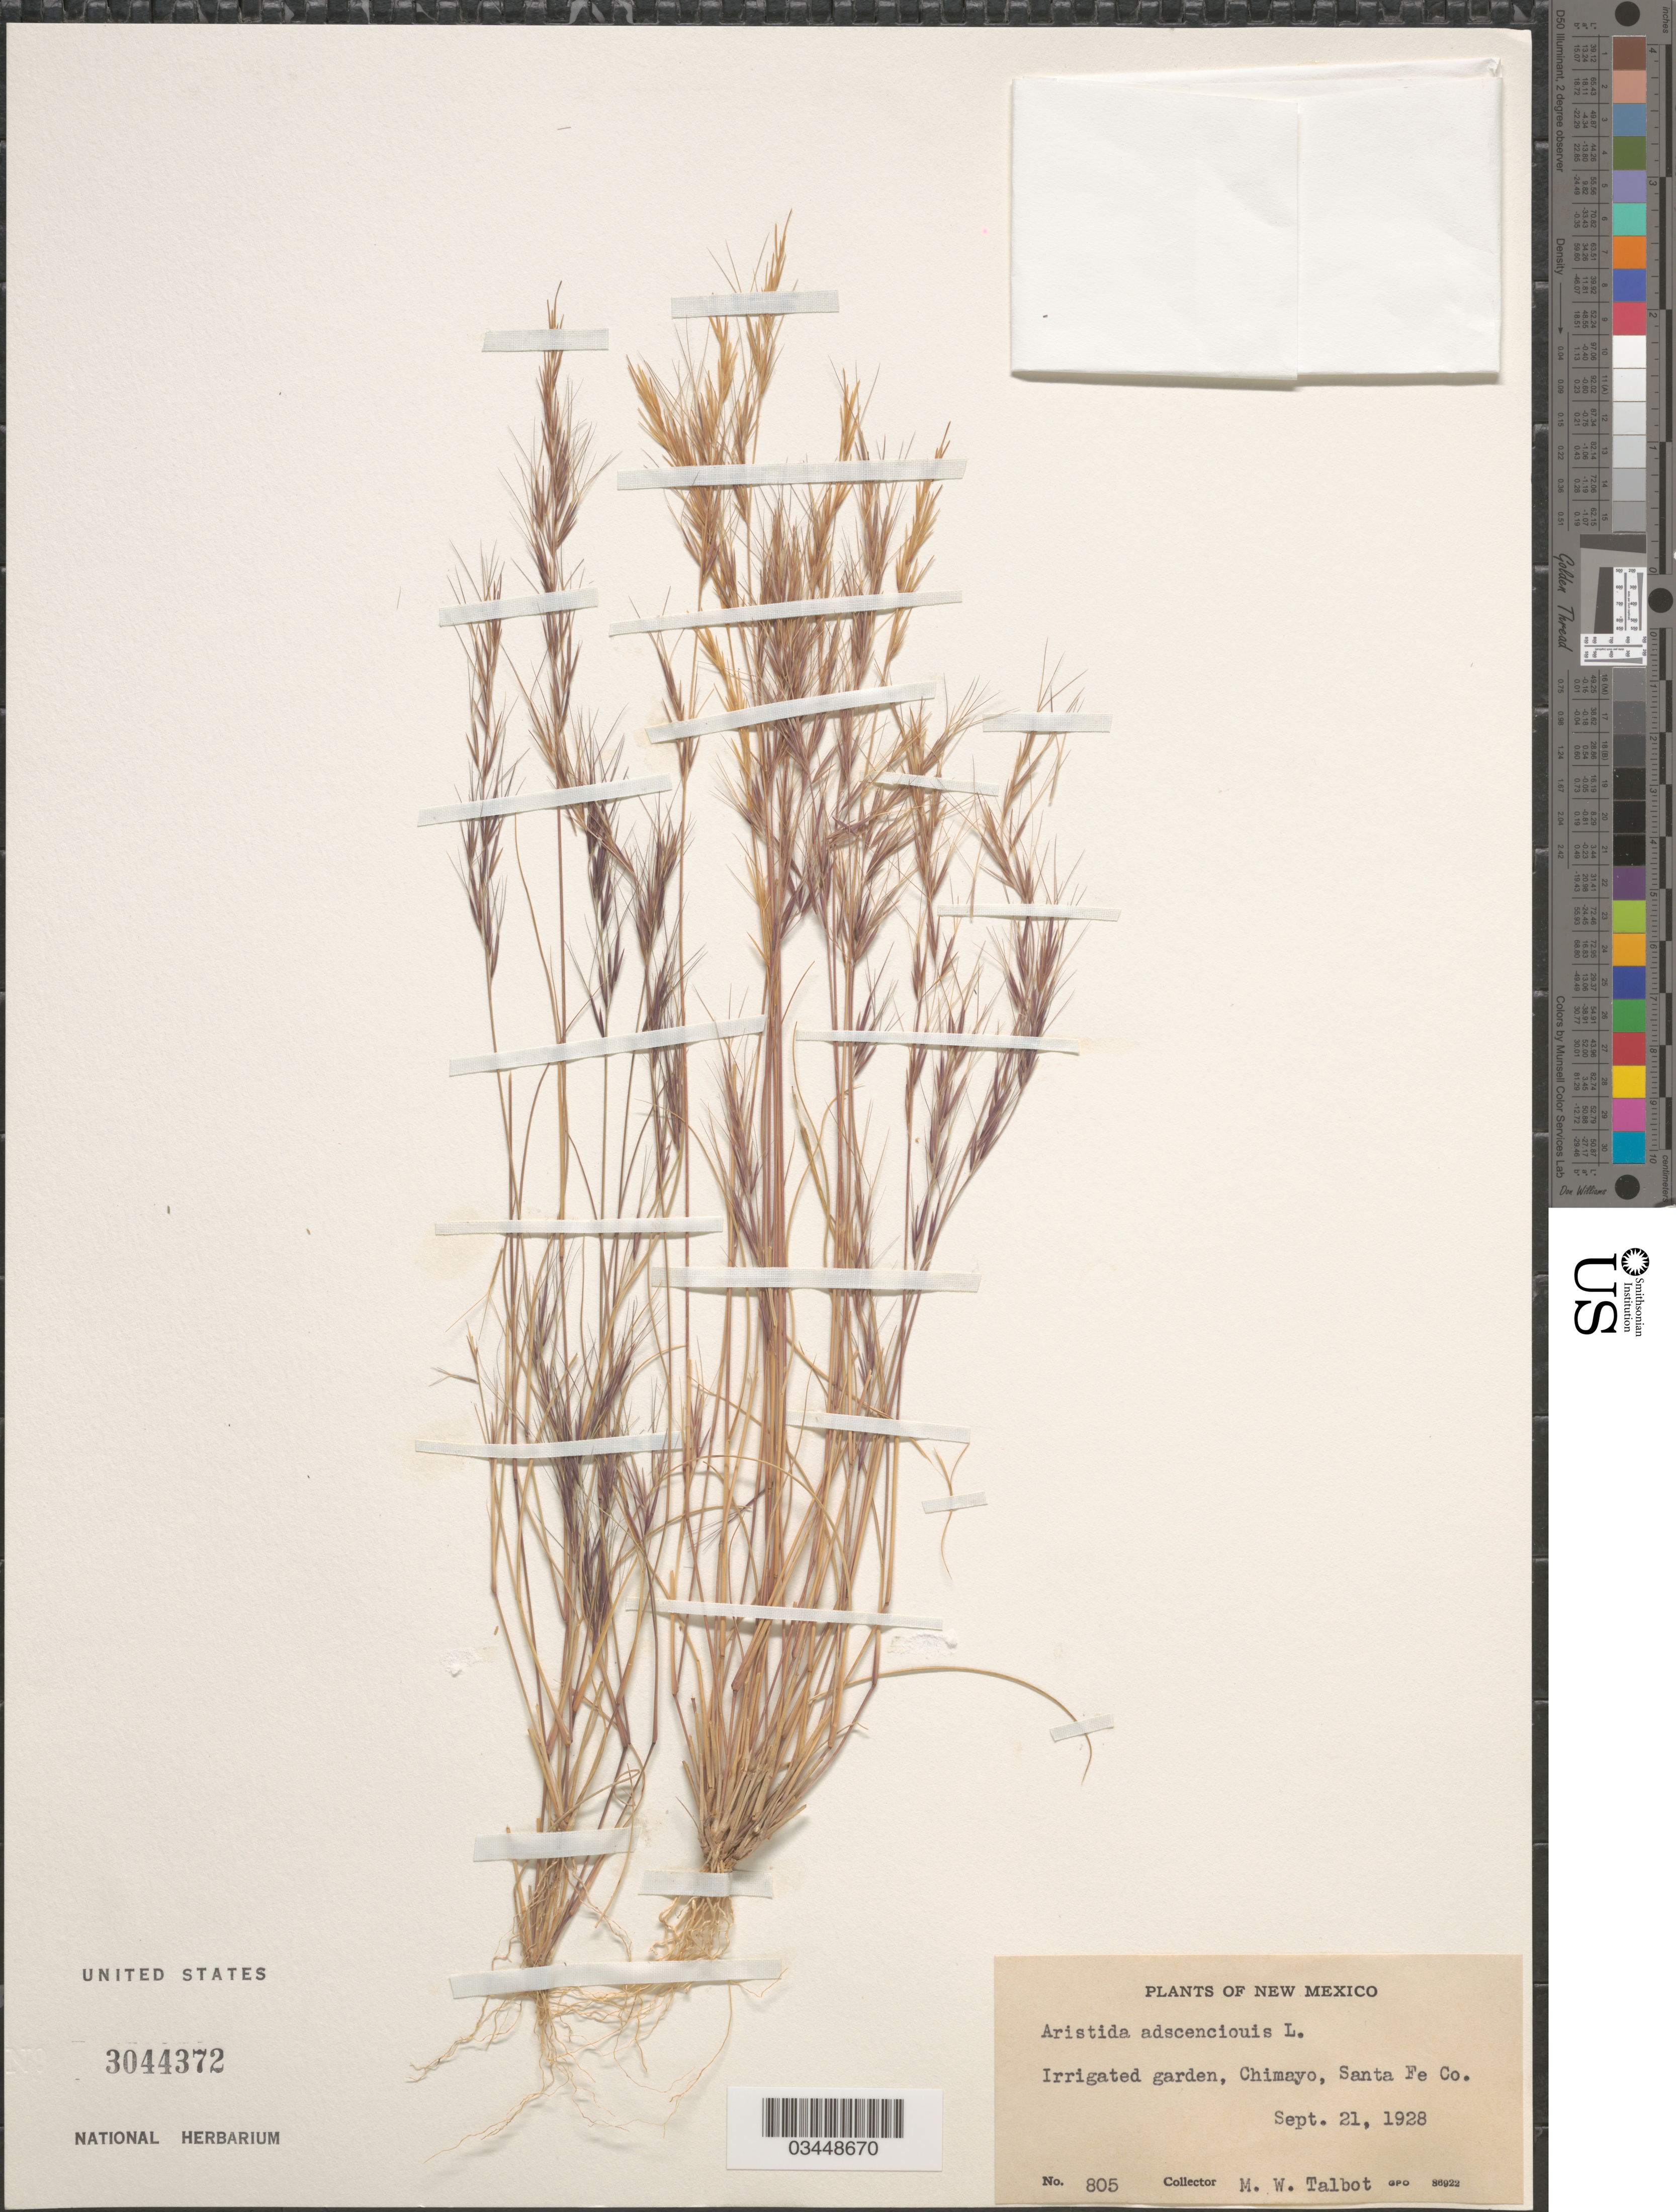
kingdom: Plantae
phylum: Tracheophyta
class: Liliopsida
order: Poales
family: Poaceae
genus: Aristida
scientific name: Aristida adscensionis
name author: L.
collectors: M. Talbot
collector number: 805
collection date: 1928-09-21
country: United States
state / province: New Mexico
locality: Chimayo, Santa Fe Co.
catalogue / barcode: US 3044372